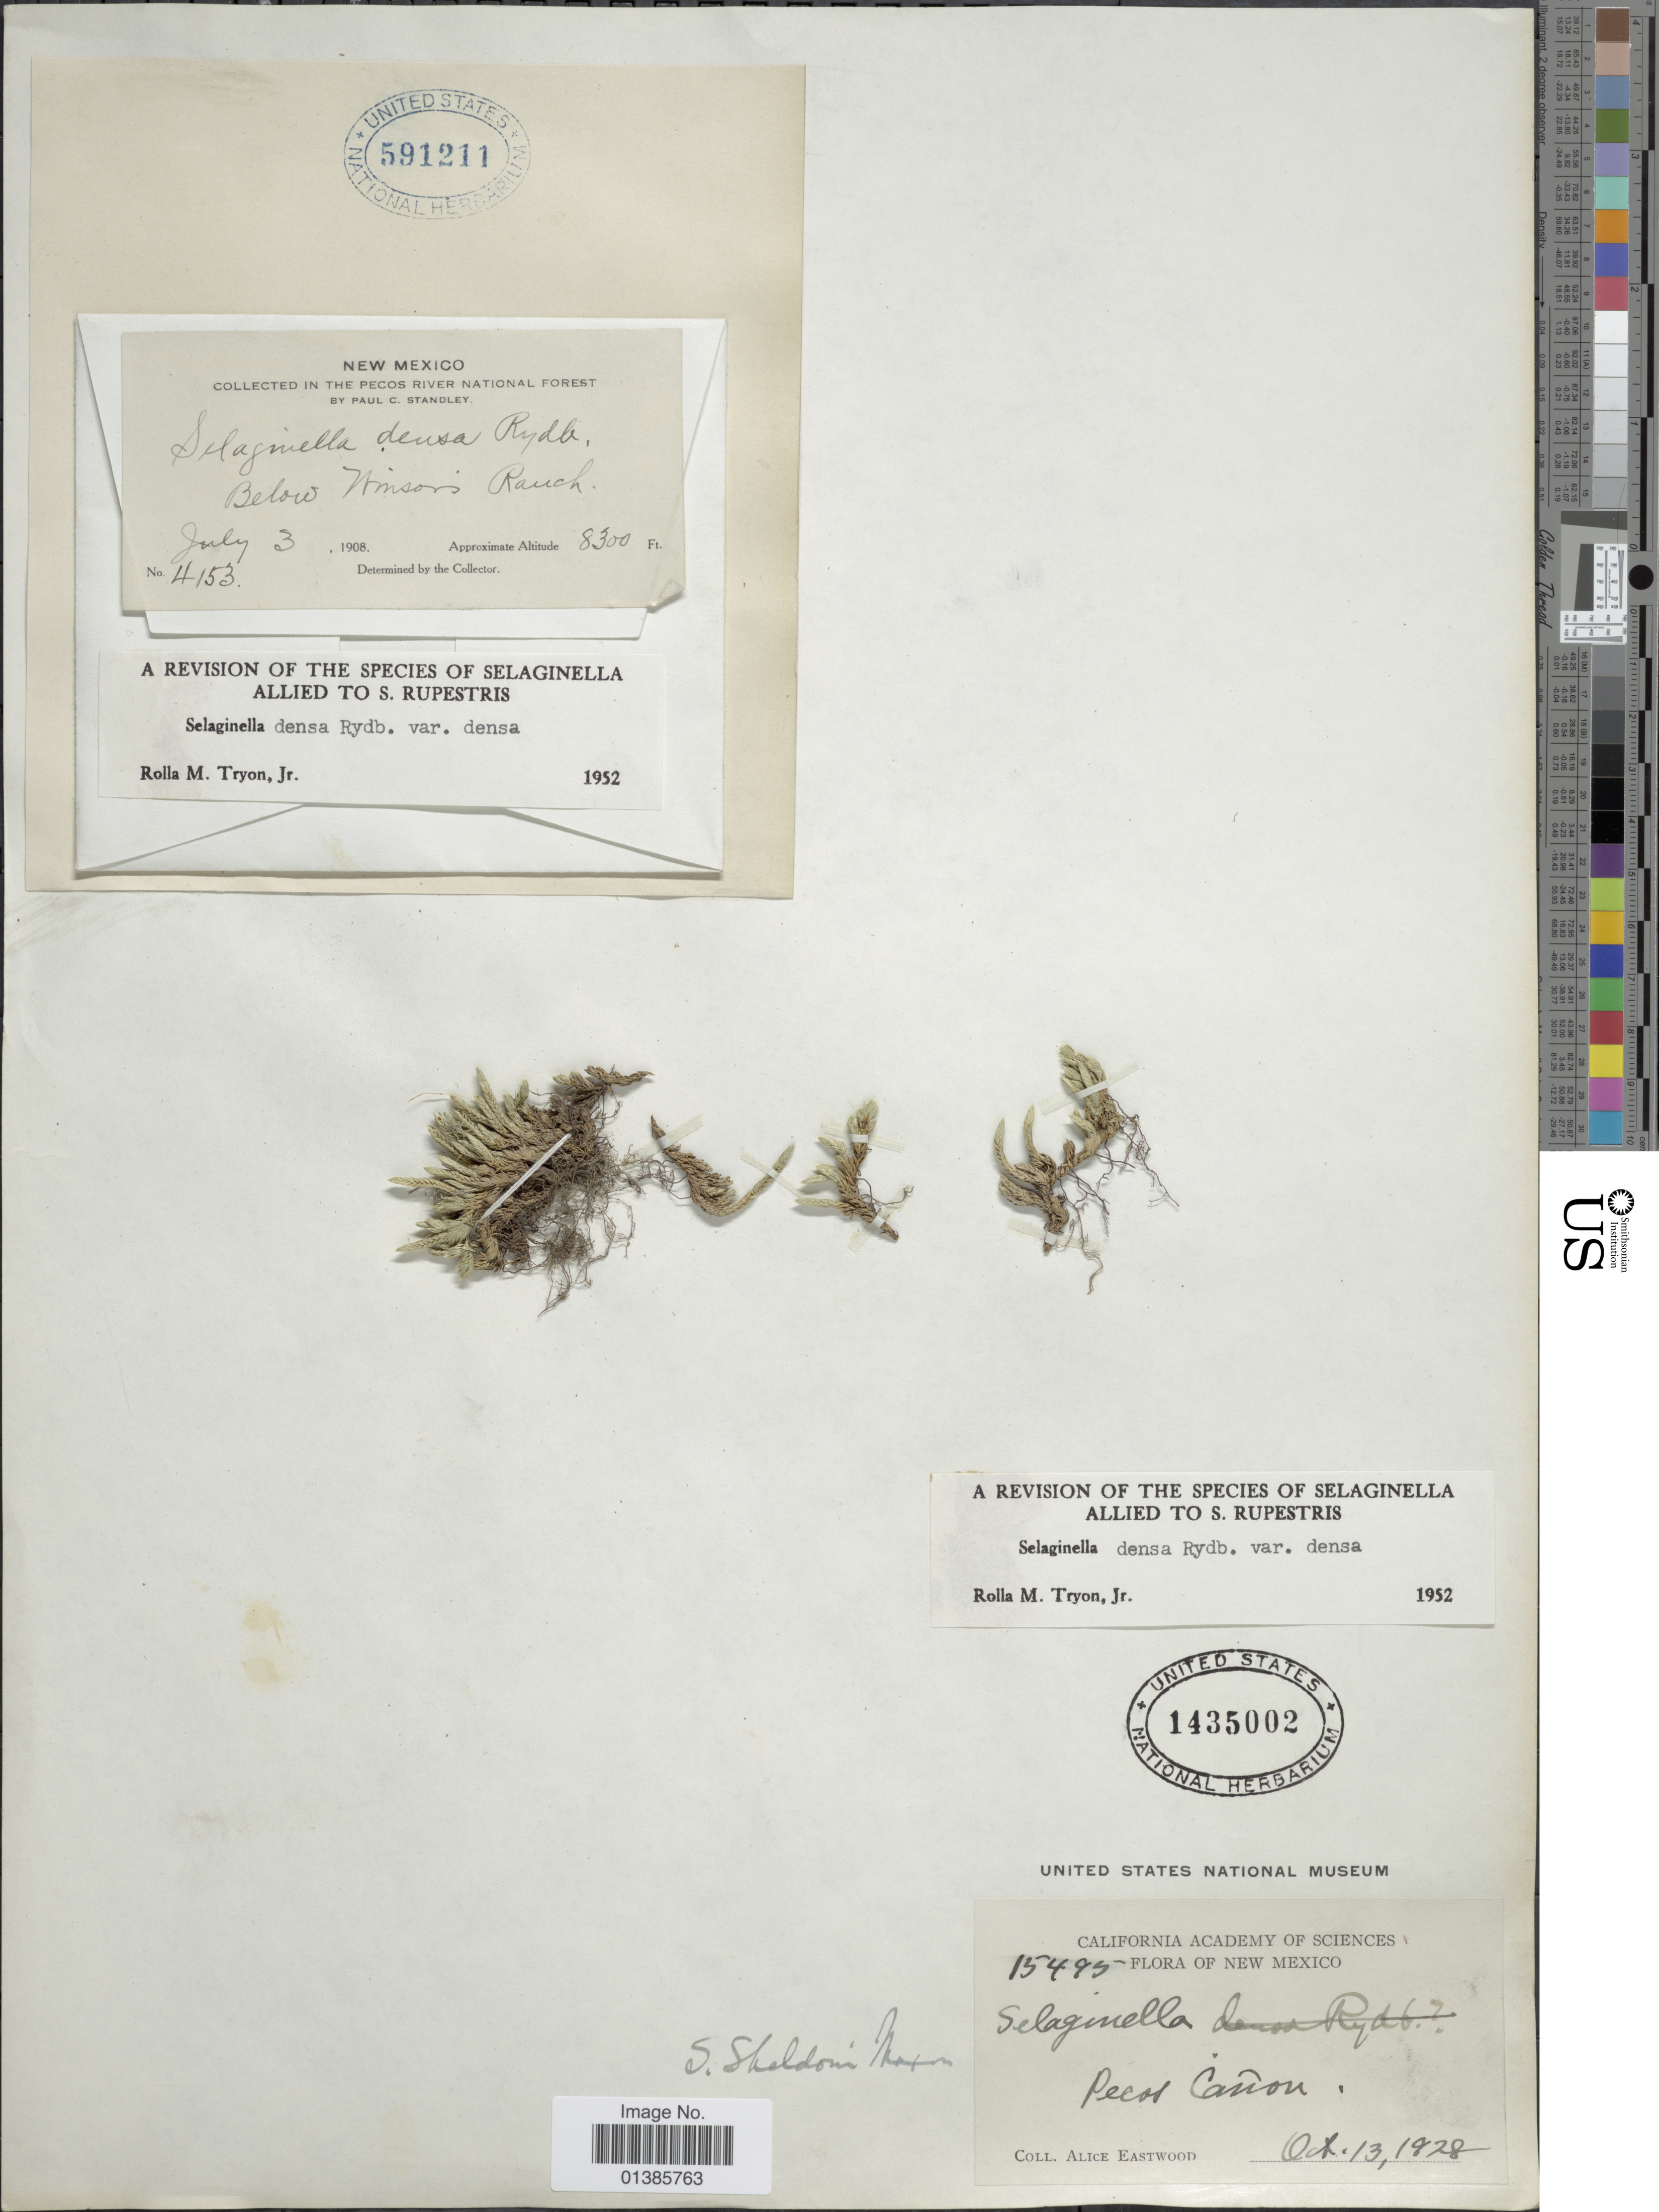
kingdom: Plantae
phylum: Tracheophyta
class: Lycopodiopsida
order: Selaginellales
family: Selaginellaceae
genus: Selaginella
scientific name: Selaginella densa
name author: Rydb.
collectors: A. Eastwood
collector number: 15495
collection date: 1928-10-13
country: United States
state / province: New Mexico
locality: Pecos Cañon.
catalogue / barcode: US 1435002